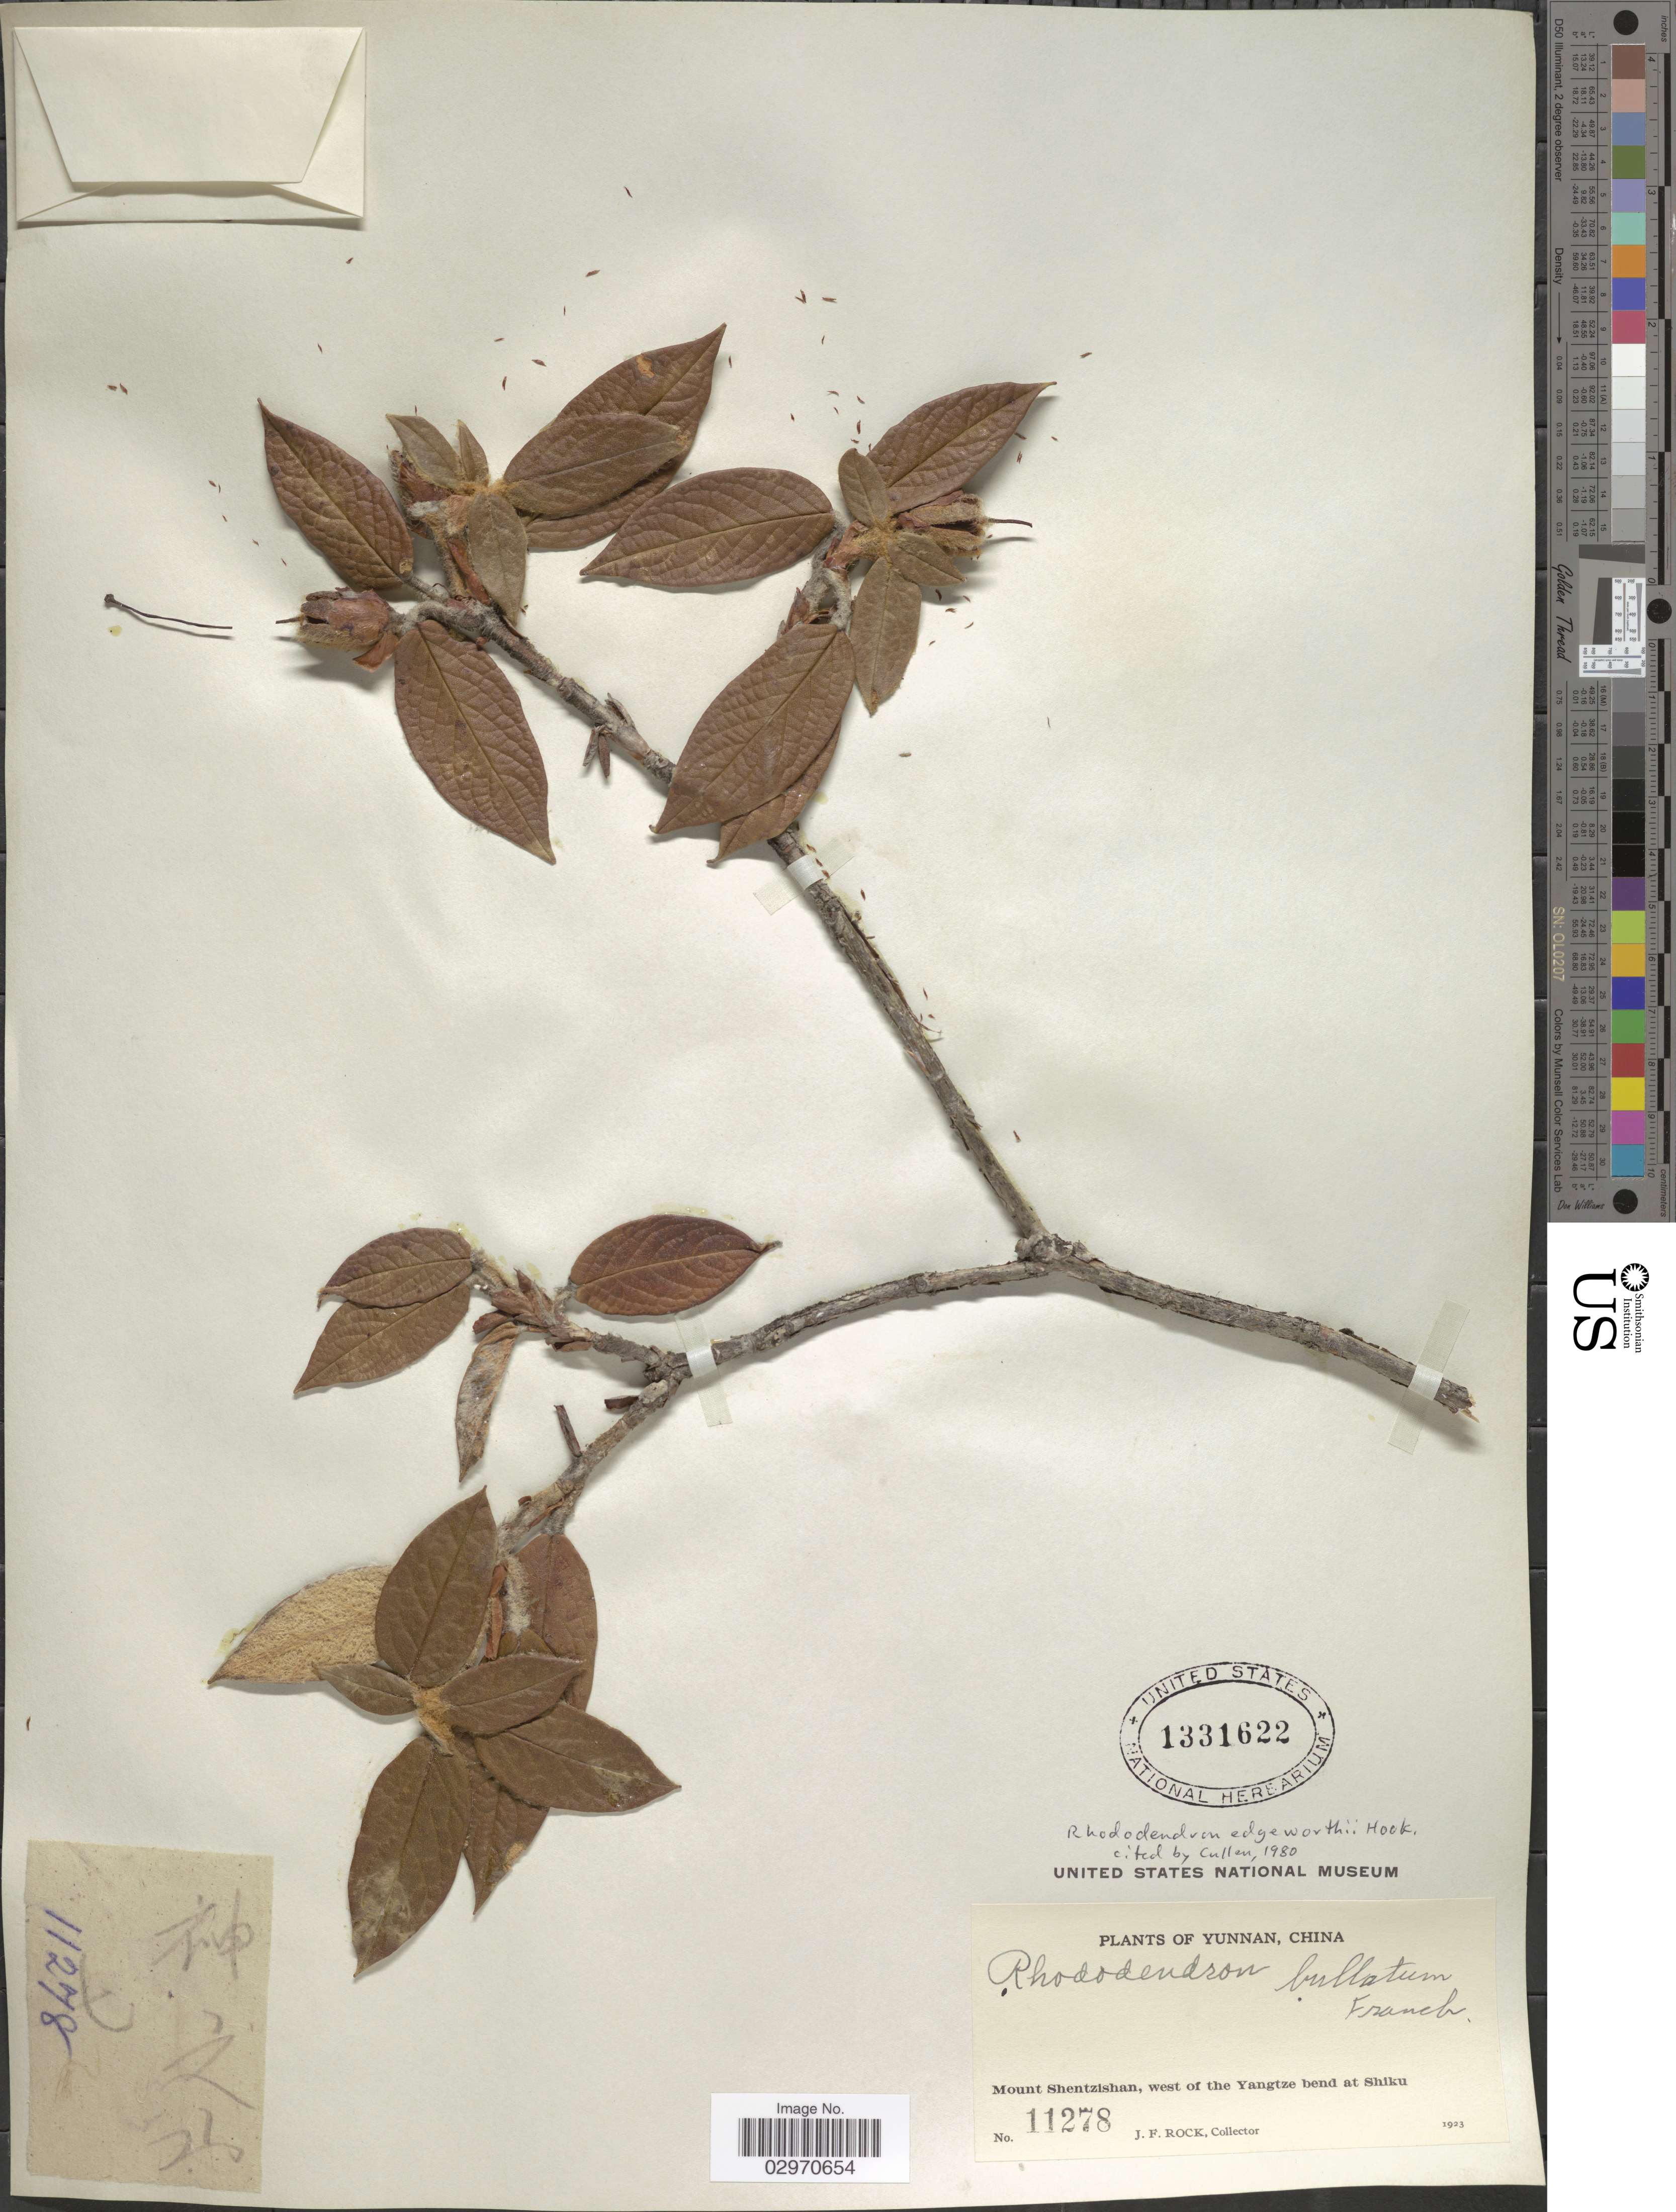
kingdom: Plantae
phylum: Tracheophyta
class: Magnoliopsida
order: Ericales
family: Ericaceae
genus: Rhododendron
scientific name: Rhododendron edgeworthii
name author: Hook.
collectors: J. Rock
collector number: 11278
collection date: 1923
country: China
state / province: Yunnan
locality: Mount Shentzishan, west of the Yangtze bend at Shiku.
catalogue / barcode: US 1331622